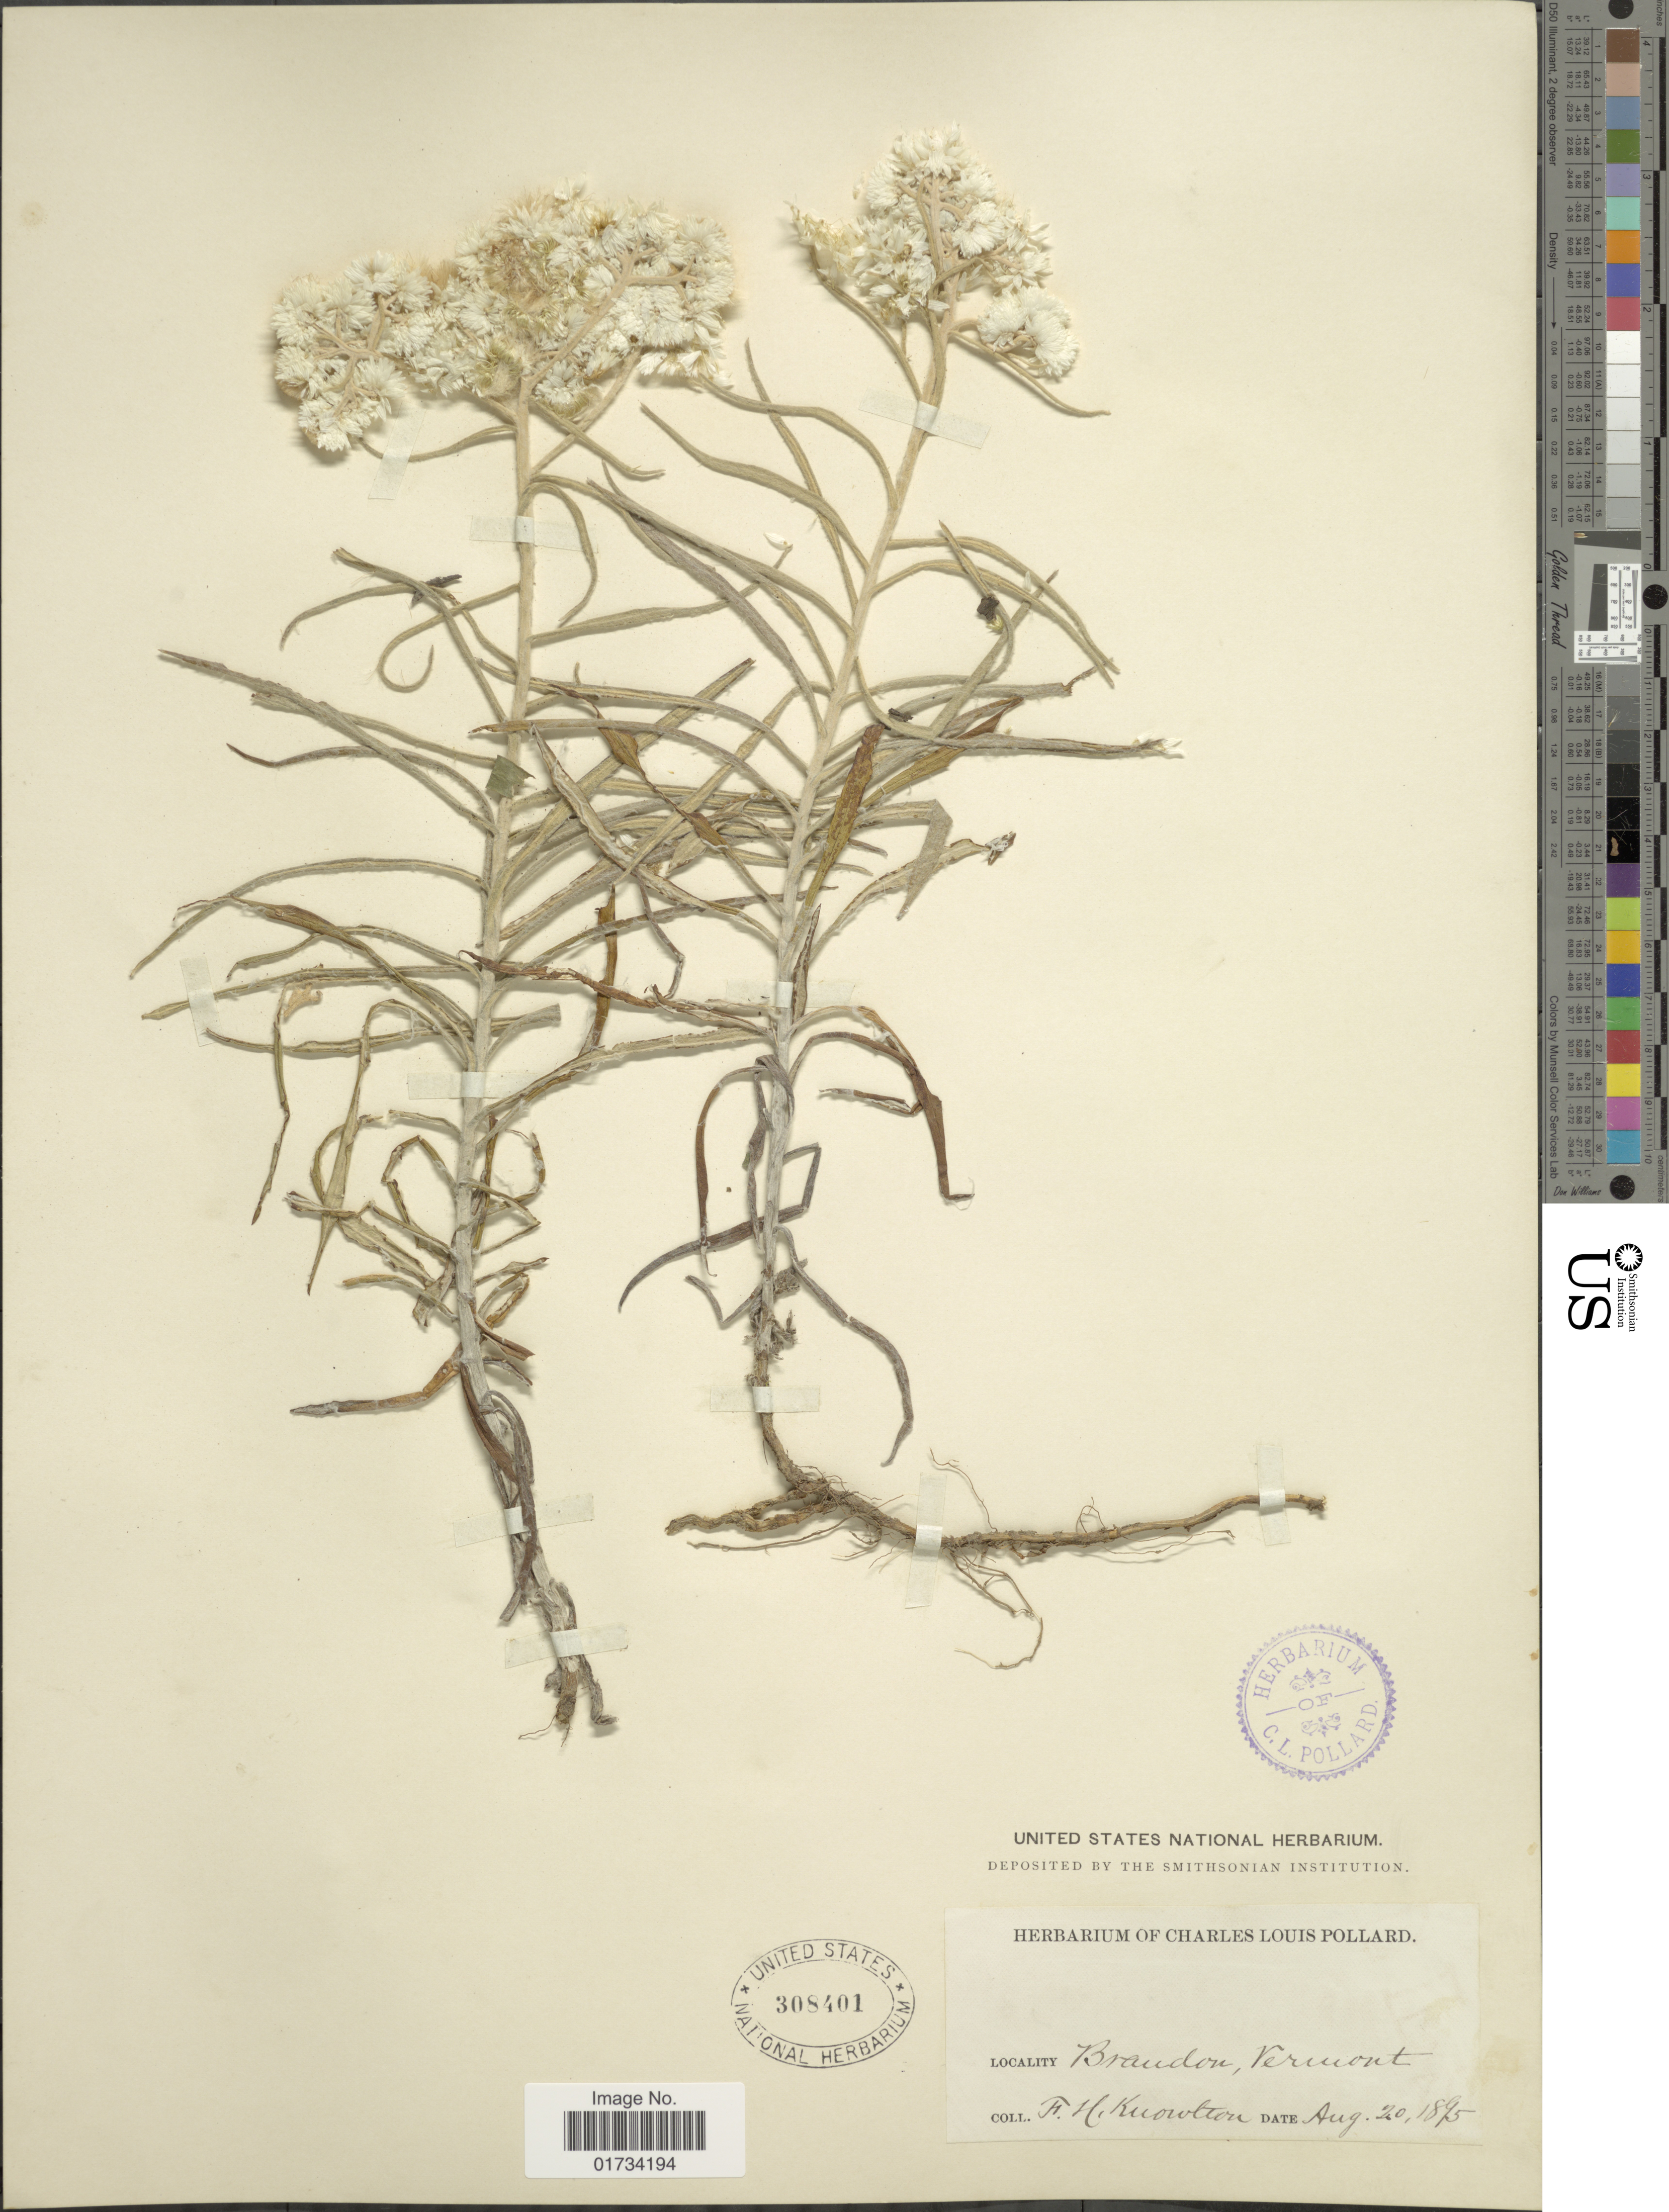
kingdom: Plantae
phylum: Tracheophyta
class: Magnoliopsida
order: Asterales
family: Asteraceae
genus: Anaphalis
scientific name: Anaphalis margaritacea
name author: (L.) Benth. & Hook. f.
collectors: F. Kuowton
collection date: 1895-08-20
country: United States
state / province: Vermont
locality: Brandon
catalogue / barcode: US 308401